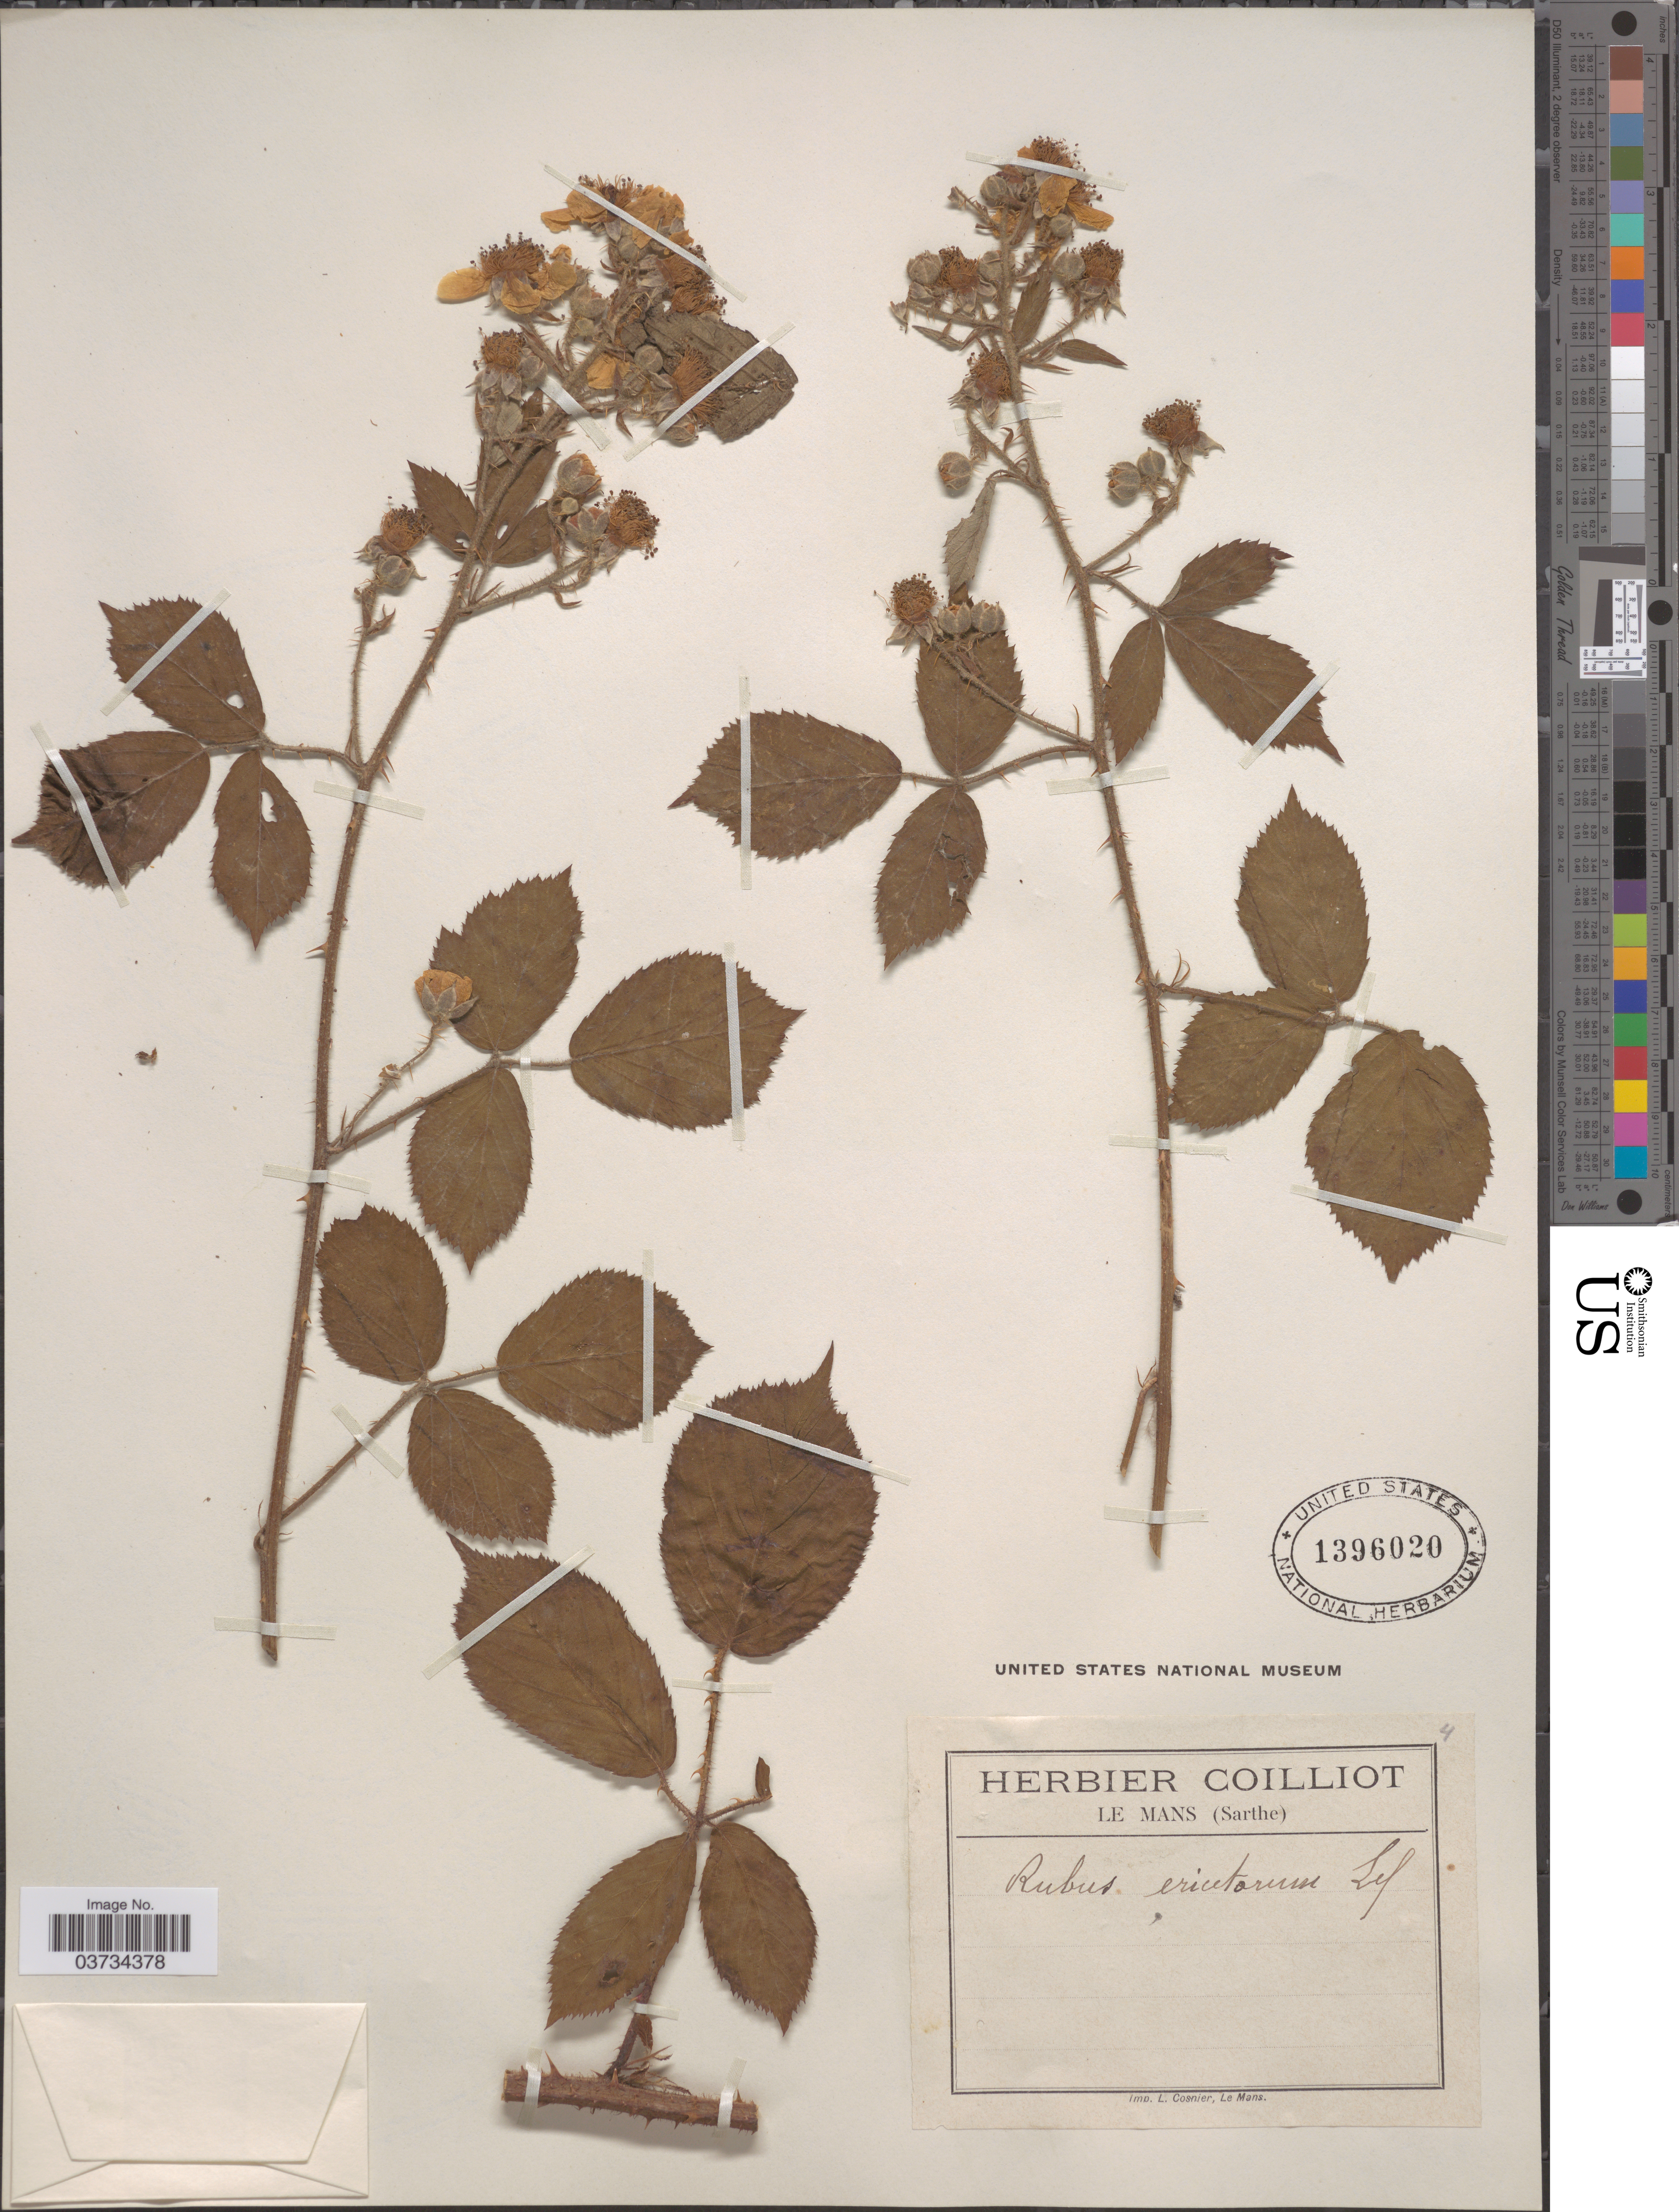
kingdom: Plantae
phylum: Tracheophyta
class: Magnoliopsida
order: Rosales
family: Rosaceae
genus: Rubus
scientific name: Rubus ericetorum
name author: Lefèvre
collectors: ex herb. Coilliot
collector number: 4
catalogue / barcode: US 1396020